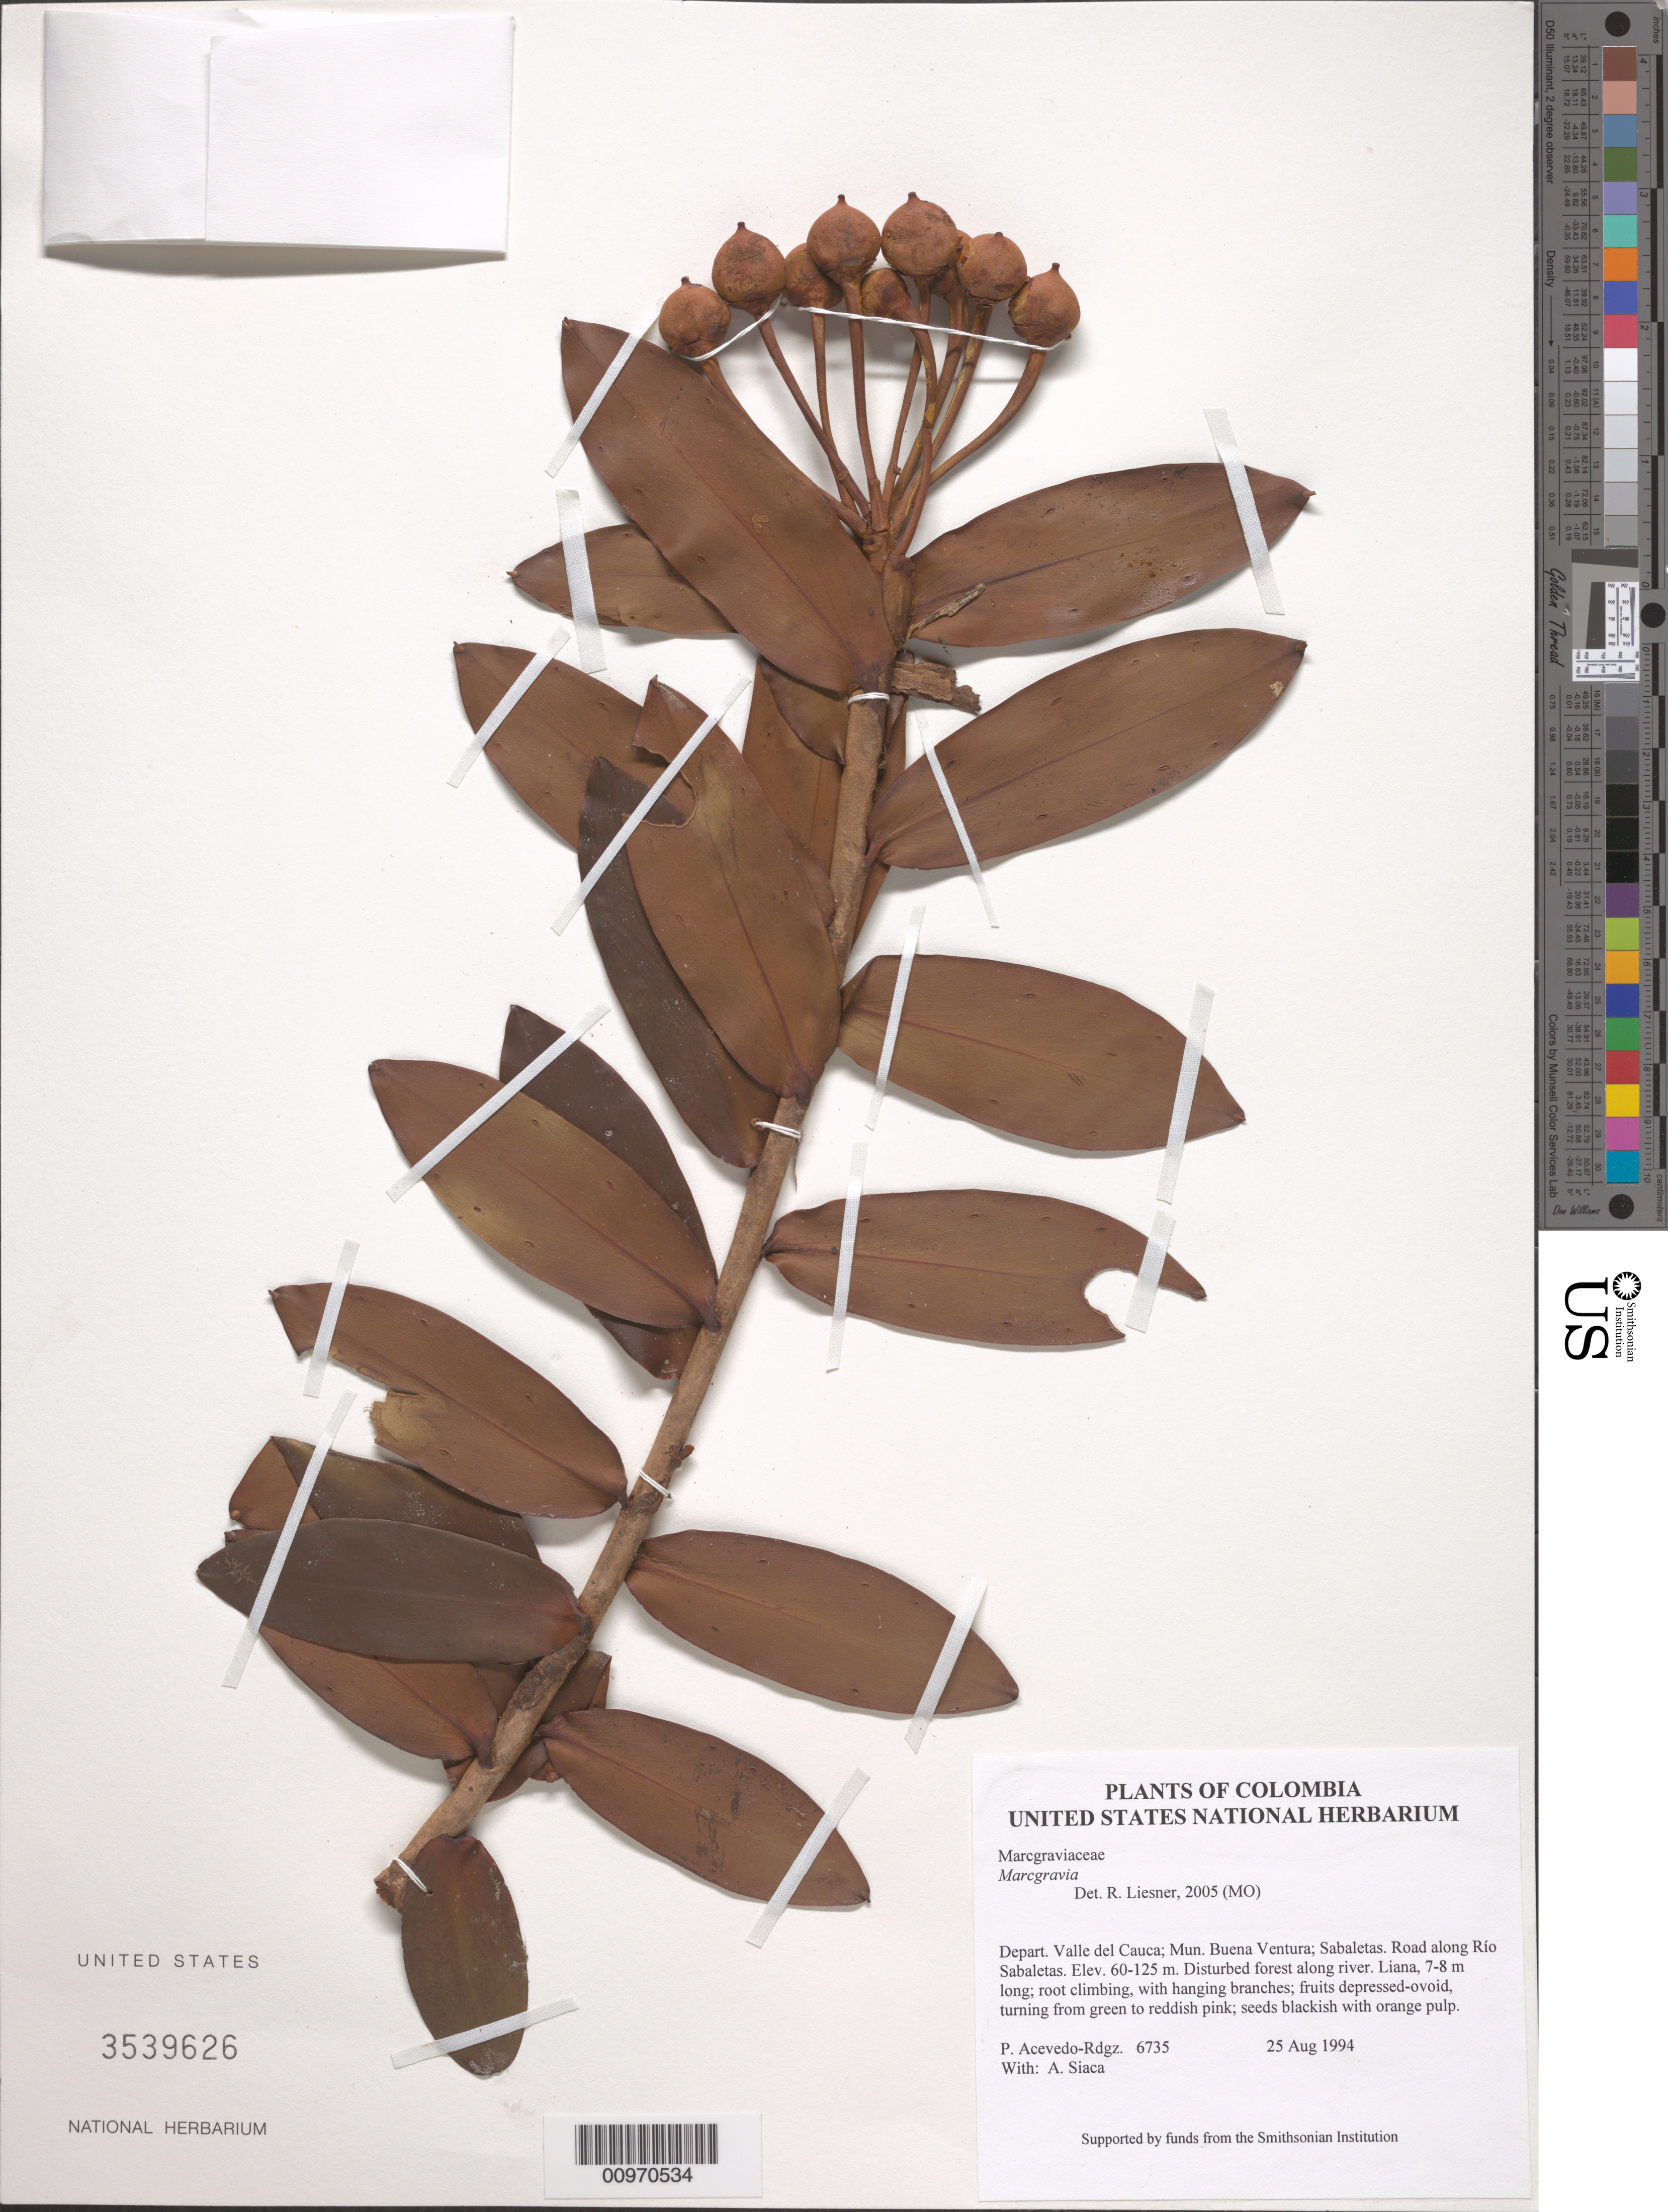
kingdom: Plantae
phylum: Tracheophyta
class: Magnoliopsida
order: Ericales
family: Marcgraviaceae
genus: Marcgravia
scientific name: Marcgravia sp.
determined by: Liesner, R. L.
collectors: P. Acevedo-Rodr. & A. Siaca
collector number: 6735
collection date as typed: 25 Aug 1994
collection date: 1994-08-25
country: Colombia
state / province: Valle del Cauca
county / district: Buena Ventura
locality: Depart. Valle del Cauca; Mun. Buena Ventura; Sabaletas. Road along Río Sabaletas.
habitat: Disturbed forest along river.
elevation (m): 60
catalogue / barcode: US 3539626